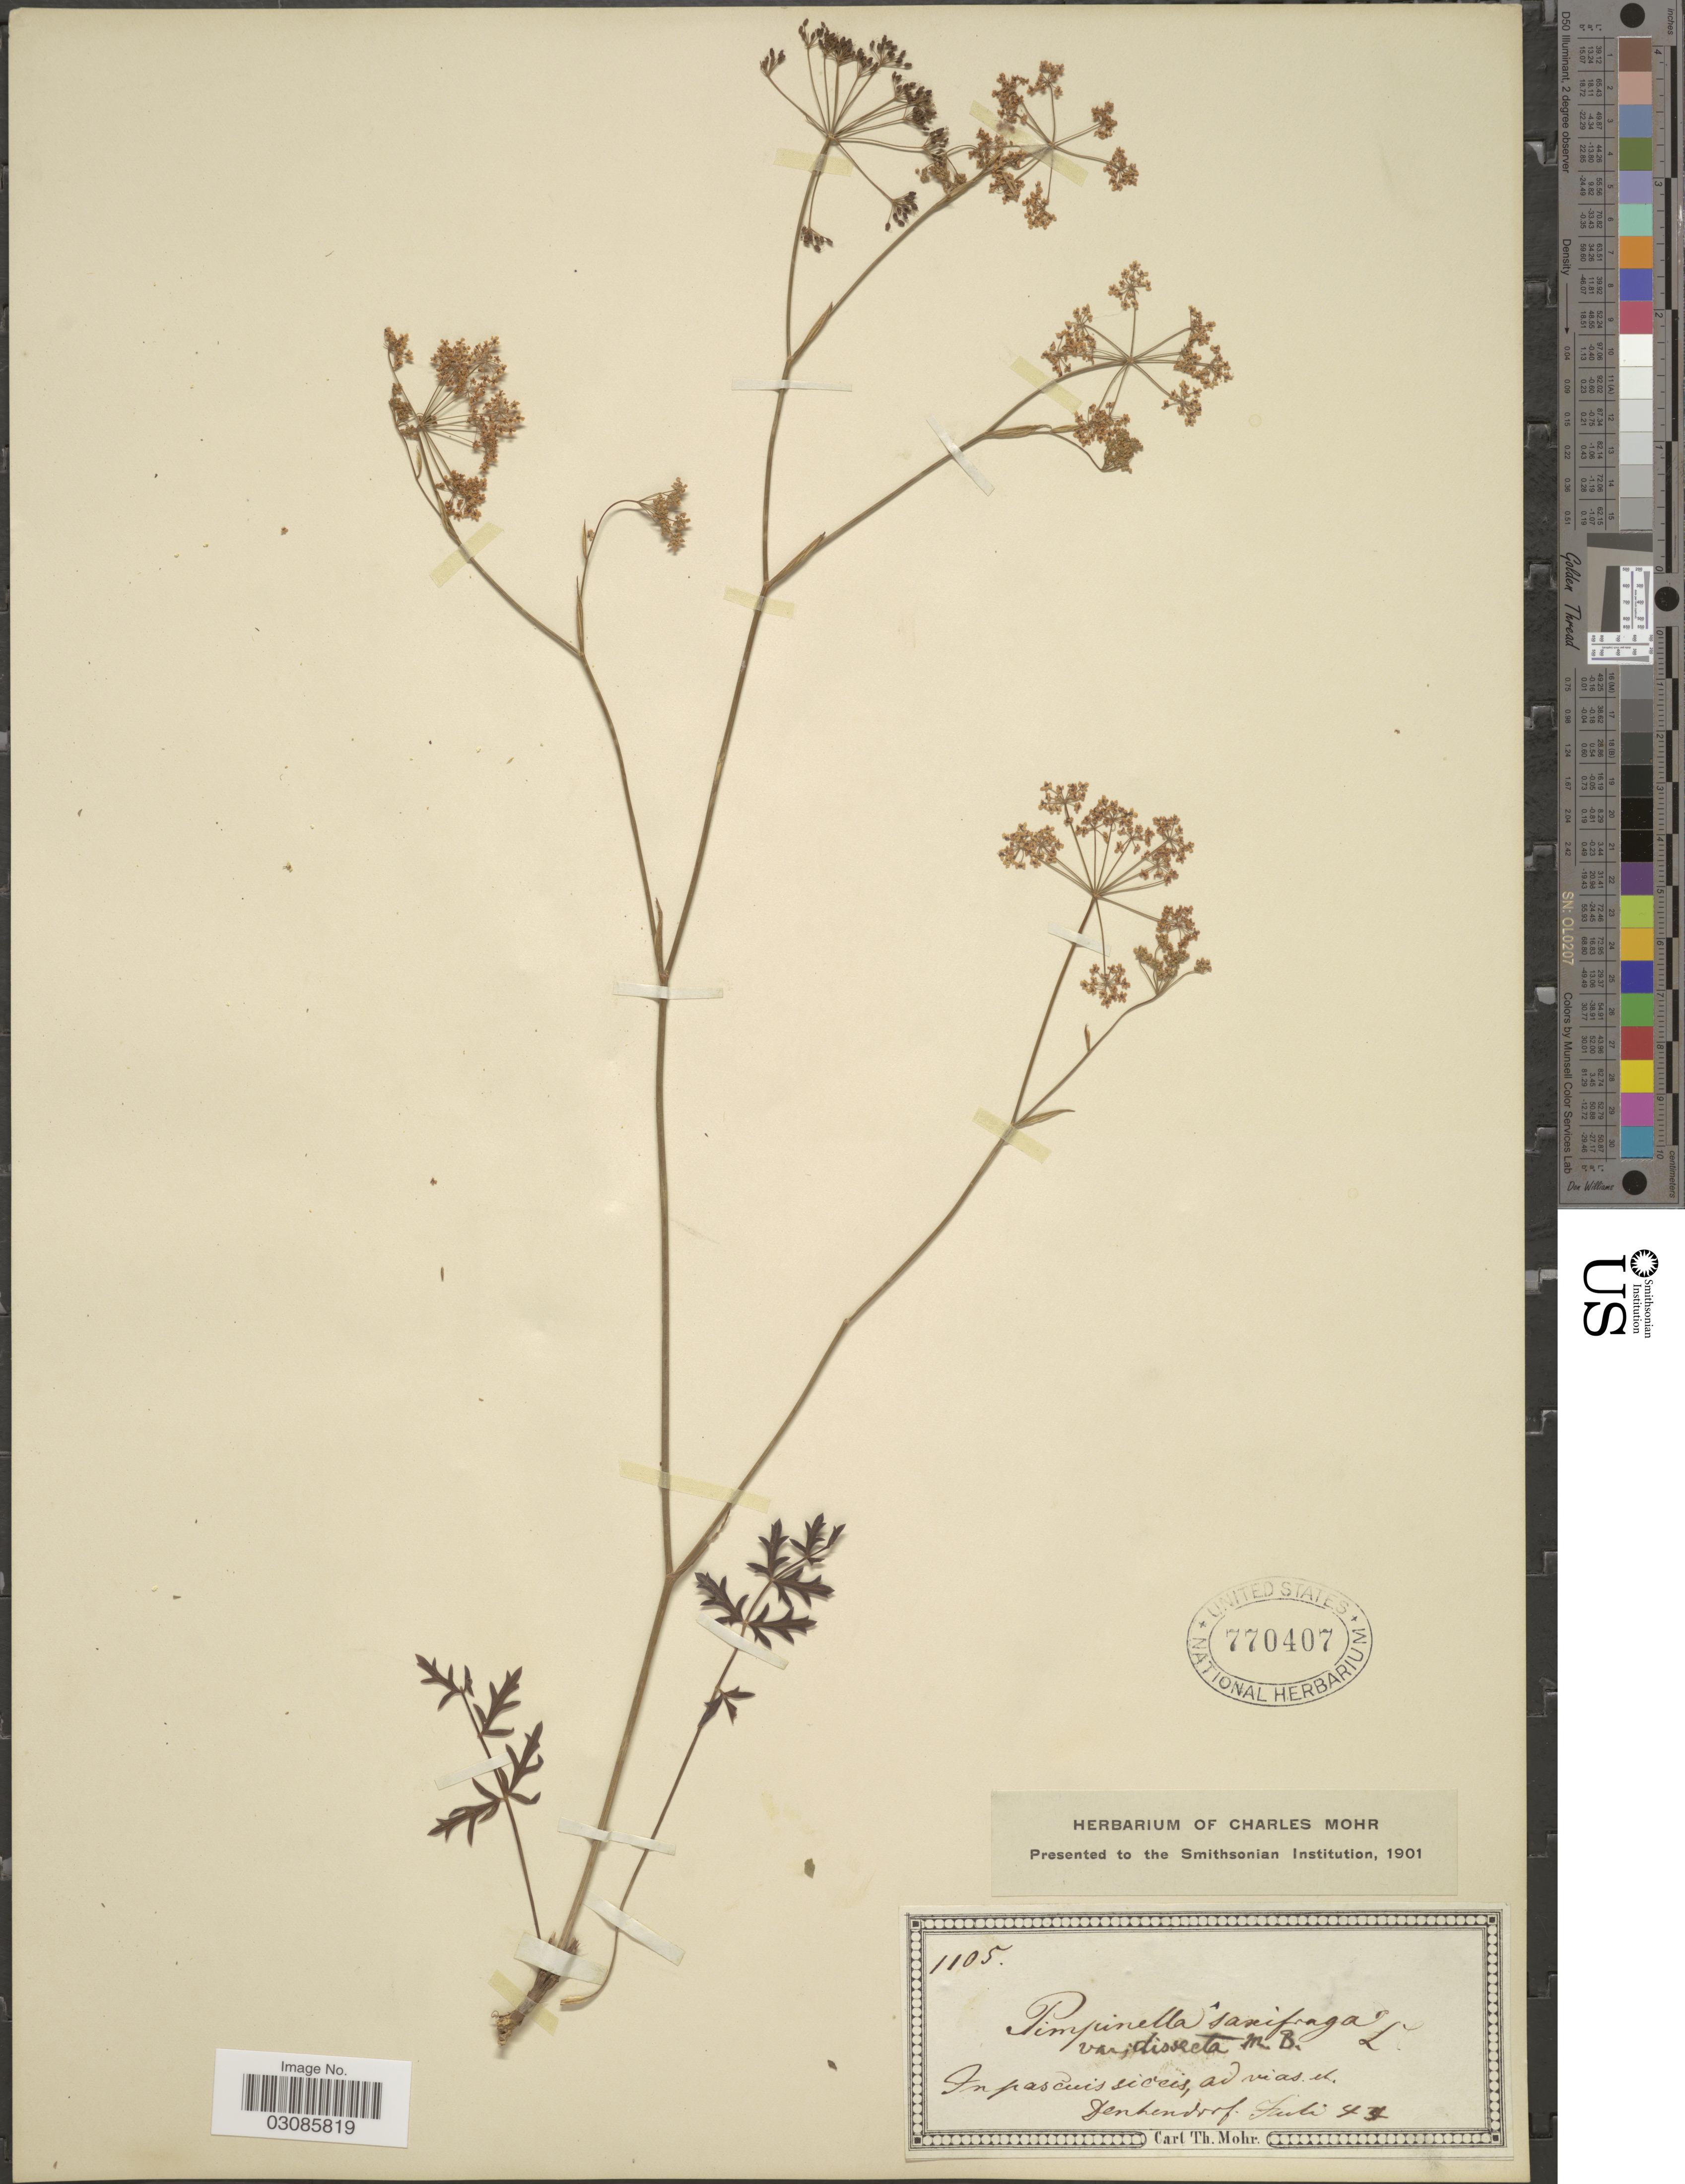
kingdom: Plantae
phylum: Tracheophyta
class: Magnoliopsida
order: Apiales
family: Apiaceae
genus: Pimpinella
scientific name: Pimpinella saxifraga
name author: L.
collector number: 1105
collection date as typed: Transcribed d/m/y: /7/43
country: Germany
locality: In pascuis sečeis, ad vias. ch. [interpreted] Denkendorf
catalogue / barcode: US 770407